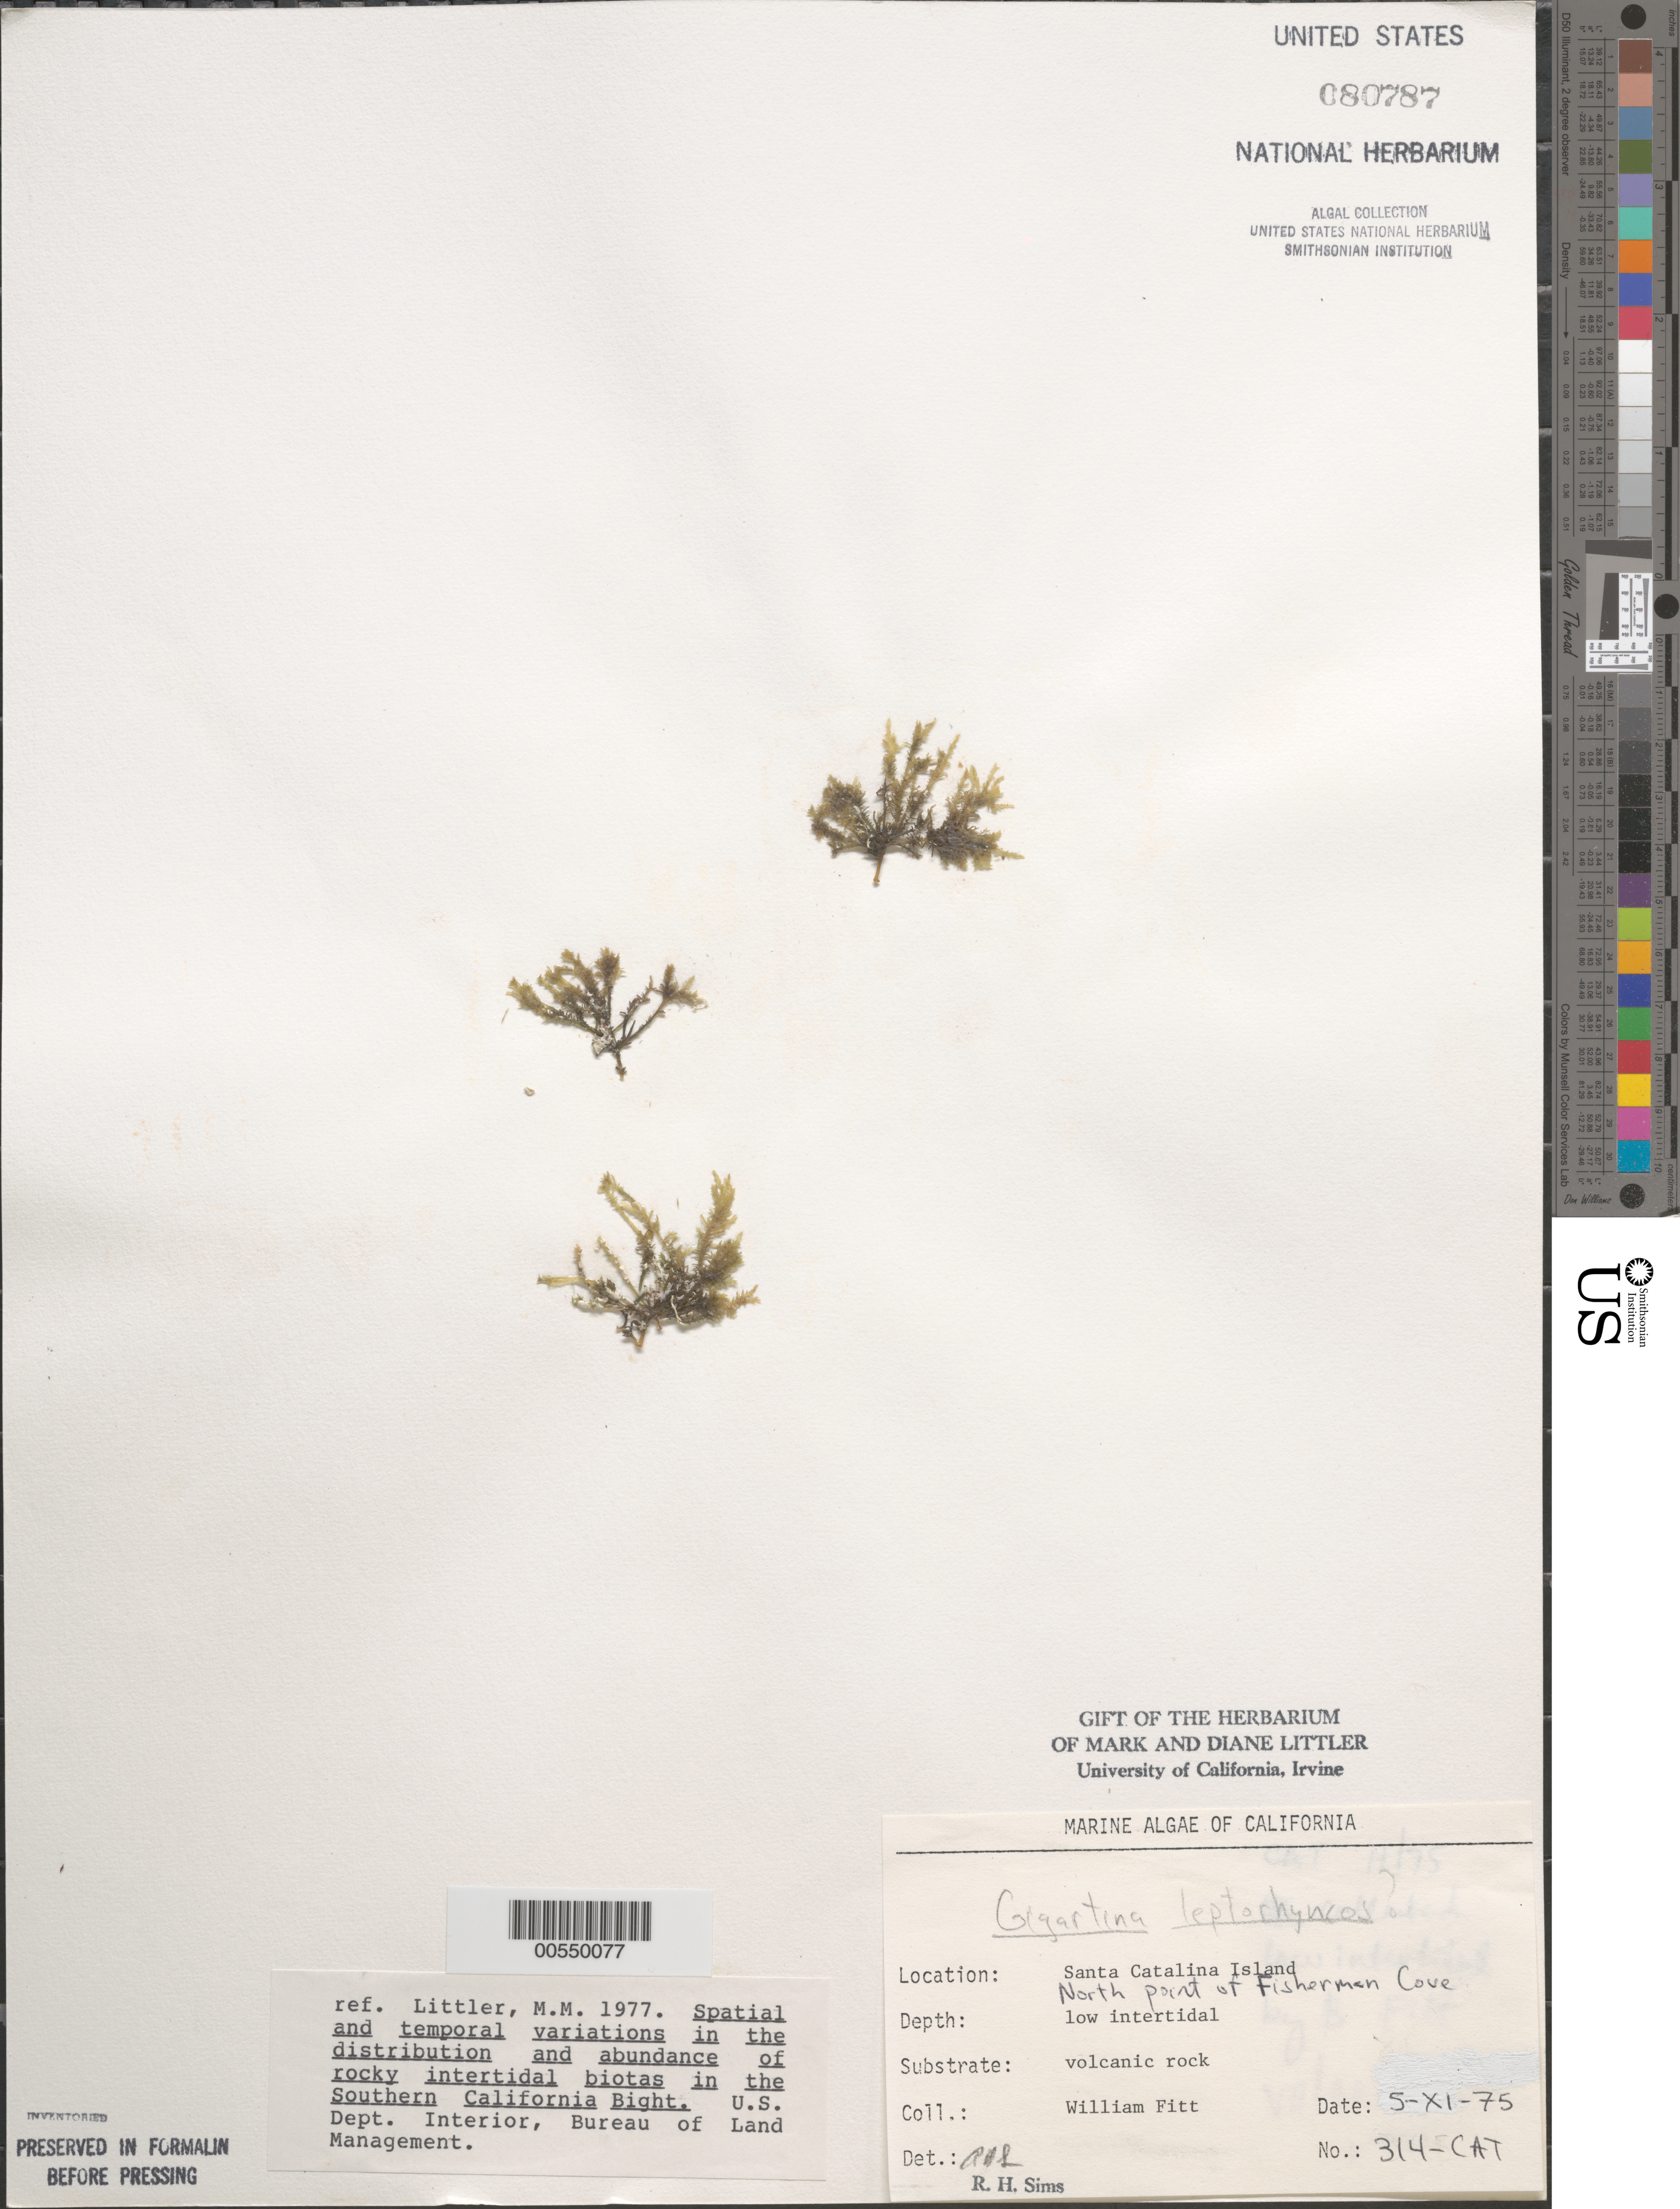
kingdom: Plantae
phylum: Rhodophyta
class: Florideophyceae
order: Gigartinales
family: Gigartinaceae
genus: Mazzaella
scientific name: Mazzaella leptorhynchos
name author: (J. Agardh) Leister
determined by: Algae name updating Project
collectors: W. Fitt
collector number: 314-cat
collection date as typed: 05 Nov 1975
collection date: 1975-11-05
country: United States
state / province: California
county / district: Los Angeles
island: Santa Catalina Island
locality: Fishermen Cove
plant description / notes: BLM-SOCALBIGHT Rocky Intertidal Survey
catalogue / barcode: US 80787